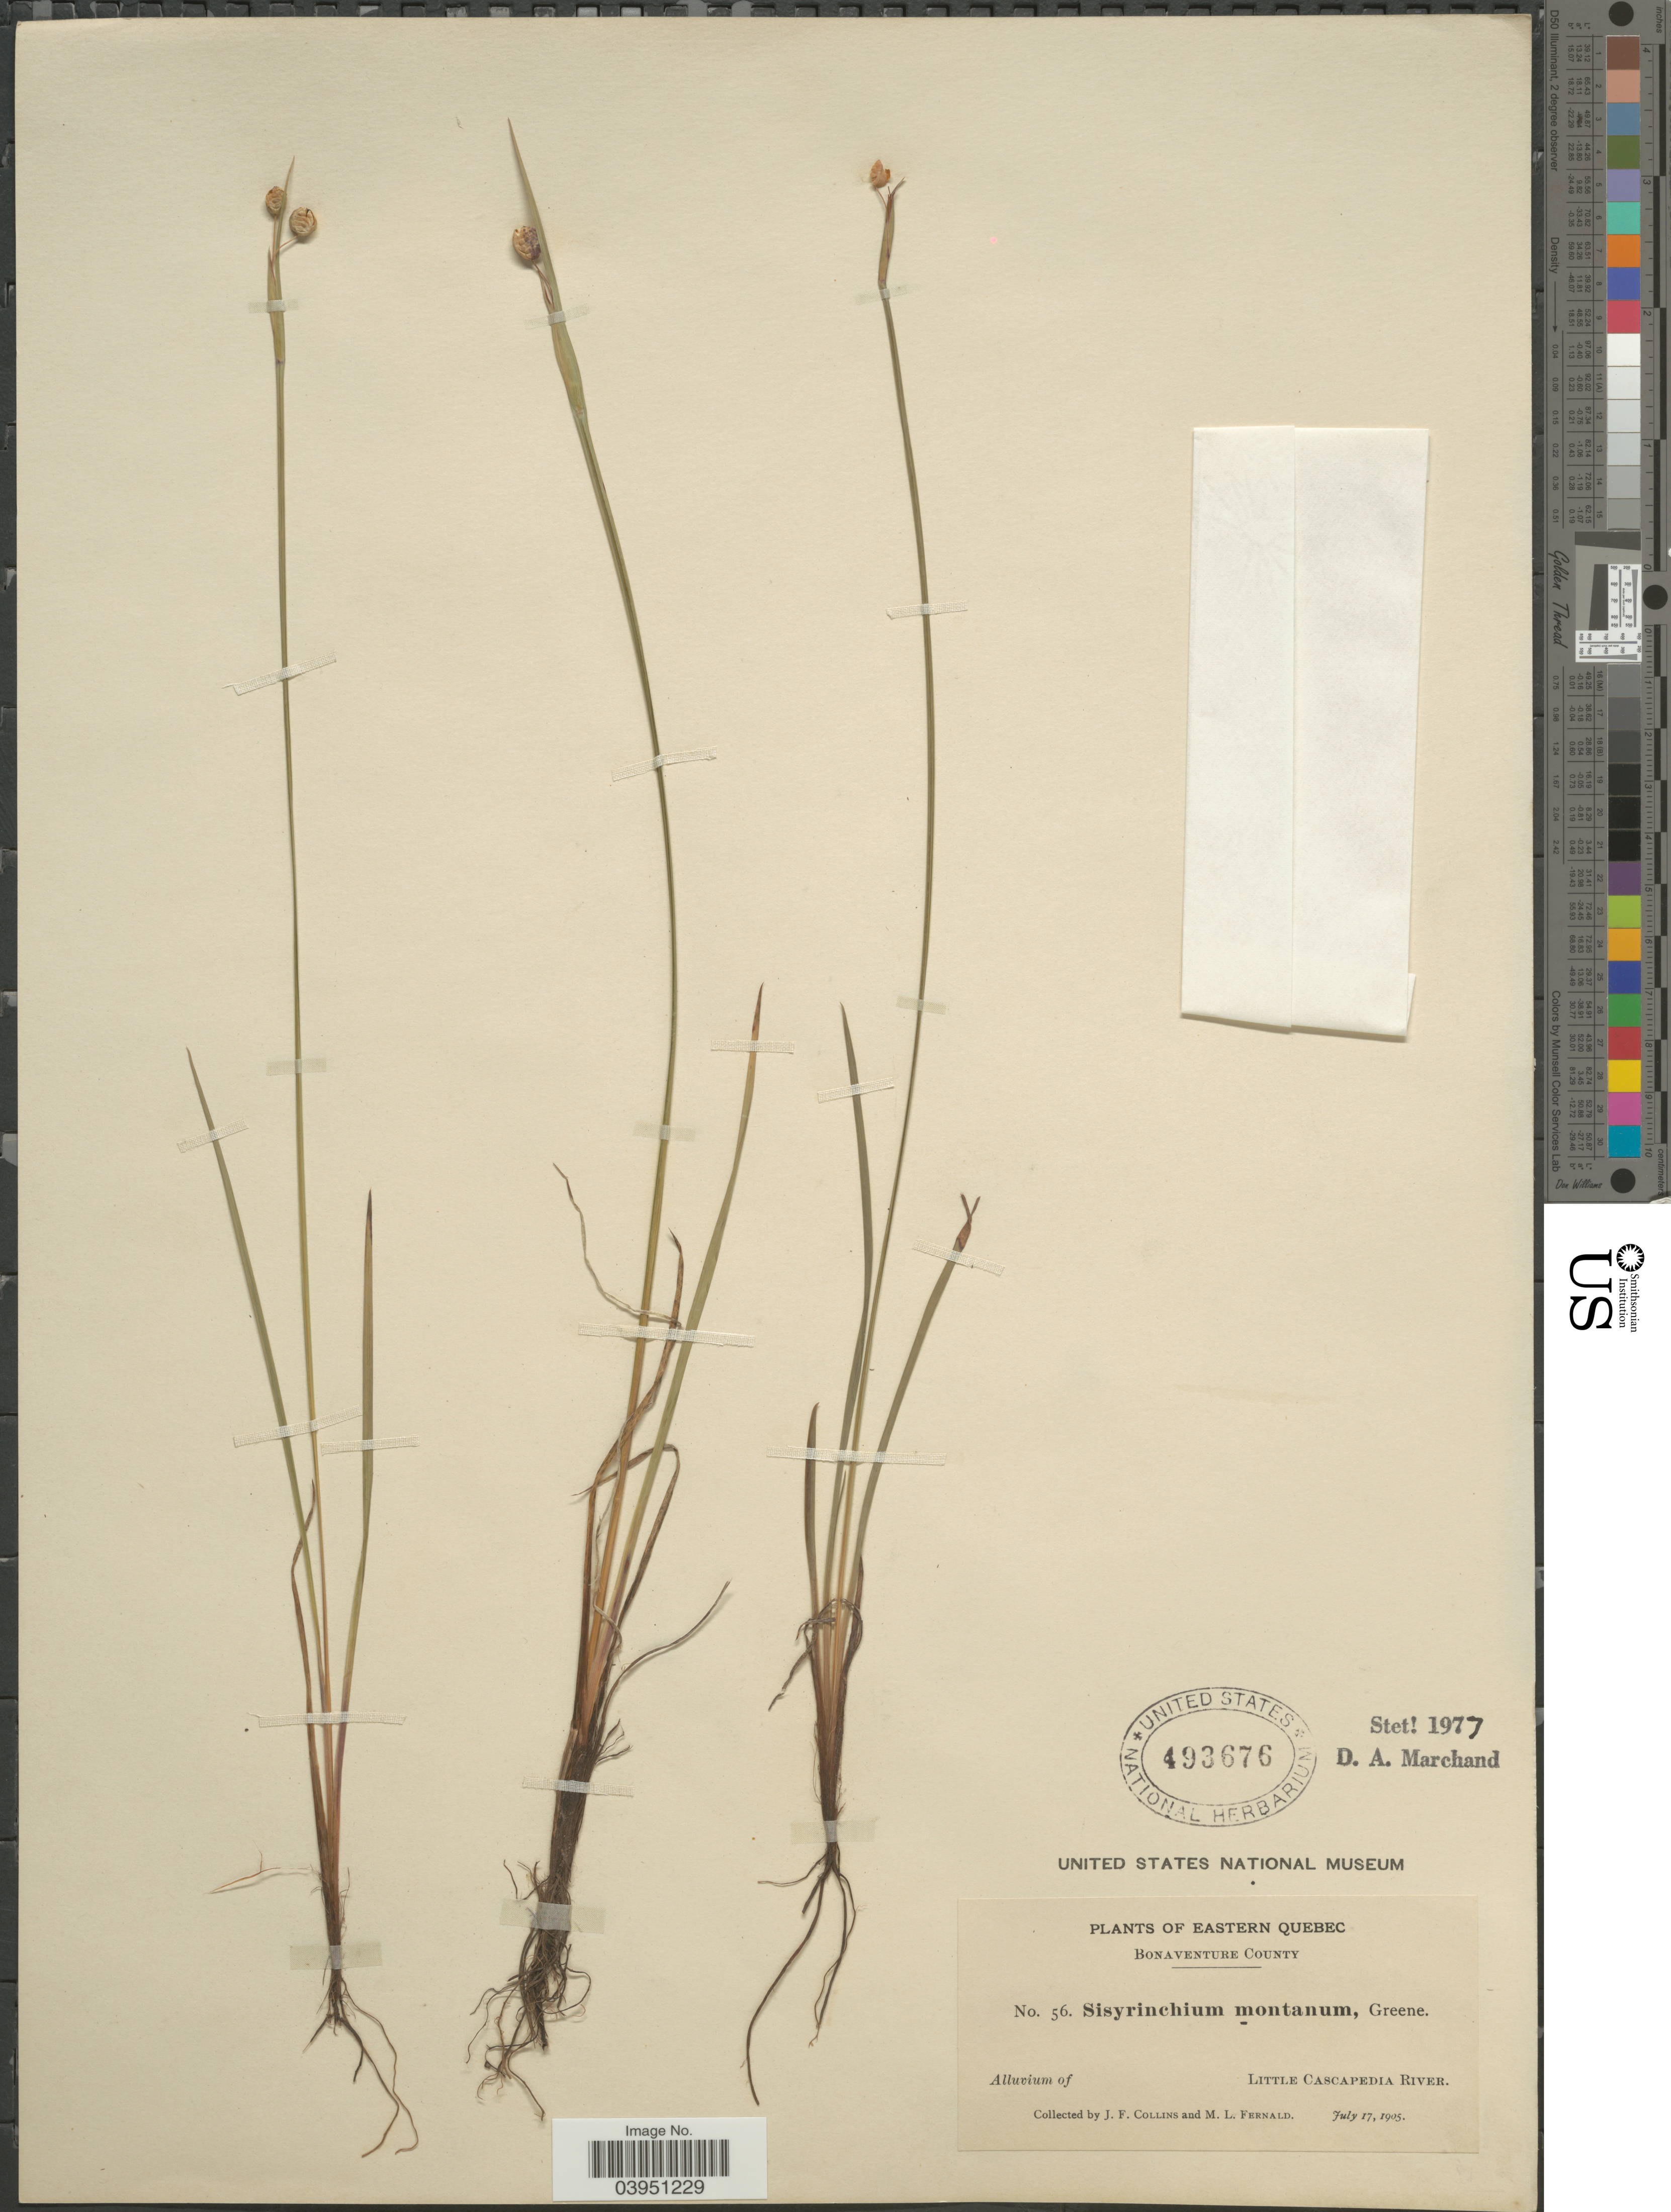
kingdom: Plantae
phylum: Tracheophyta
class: Liliopsida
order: Asparagales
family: Iridaceae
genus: Sisyrinchium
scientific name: Sisyrinchium montanum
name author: Greene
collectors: J. Collins & M. L. Fernald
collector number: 56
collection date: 1905-07-17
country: Canada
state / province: Quebec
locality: Eastern Quebec. Bonaventure County. Alluvium of Little Cascapedia River.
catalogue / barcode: US 493676